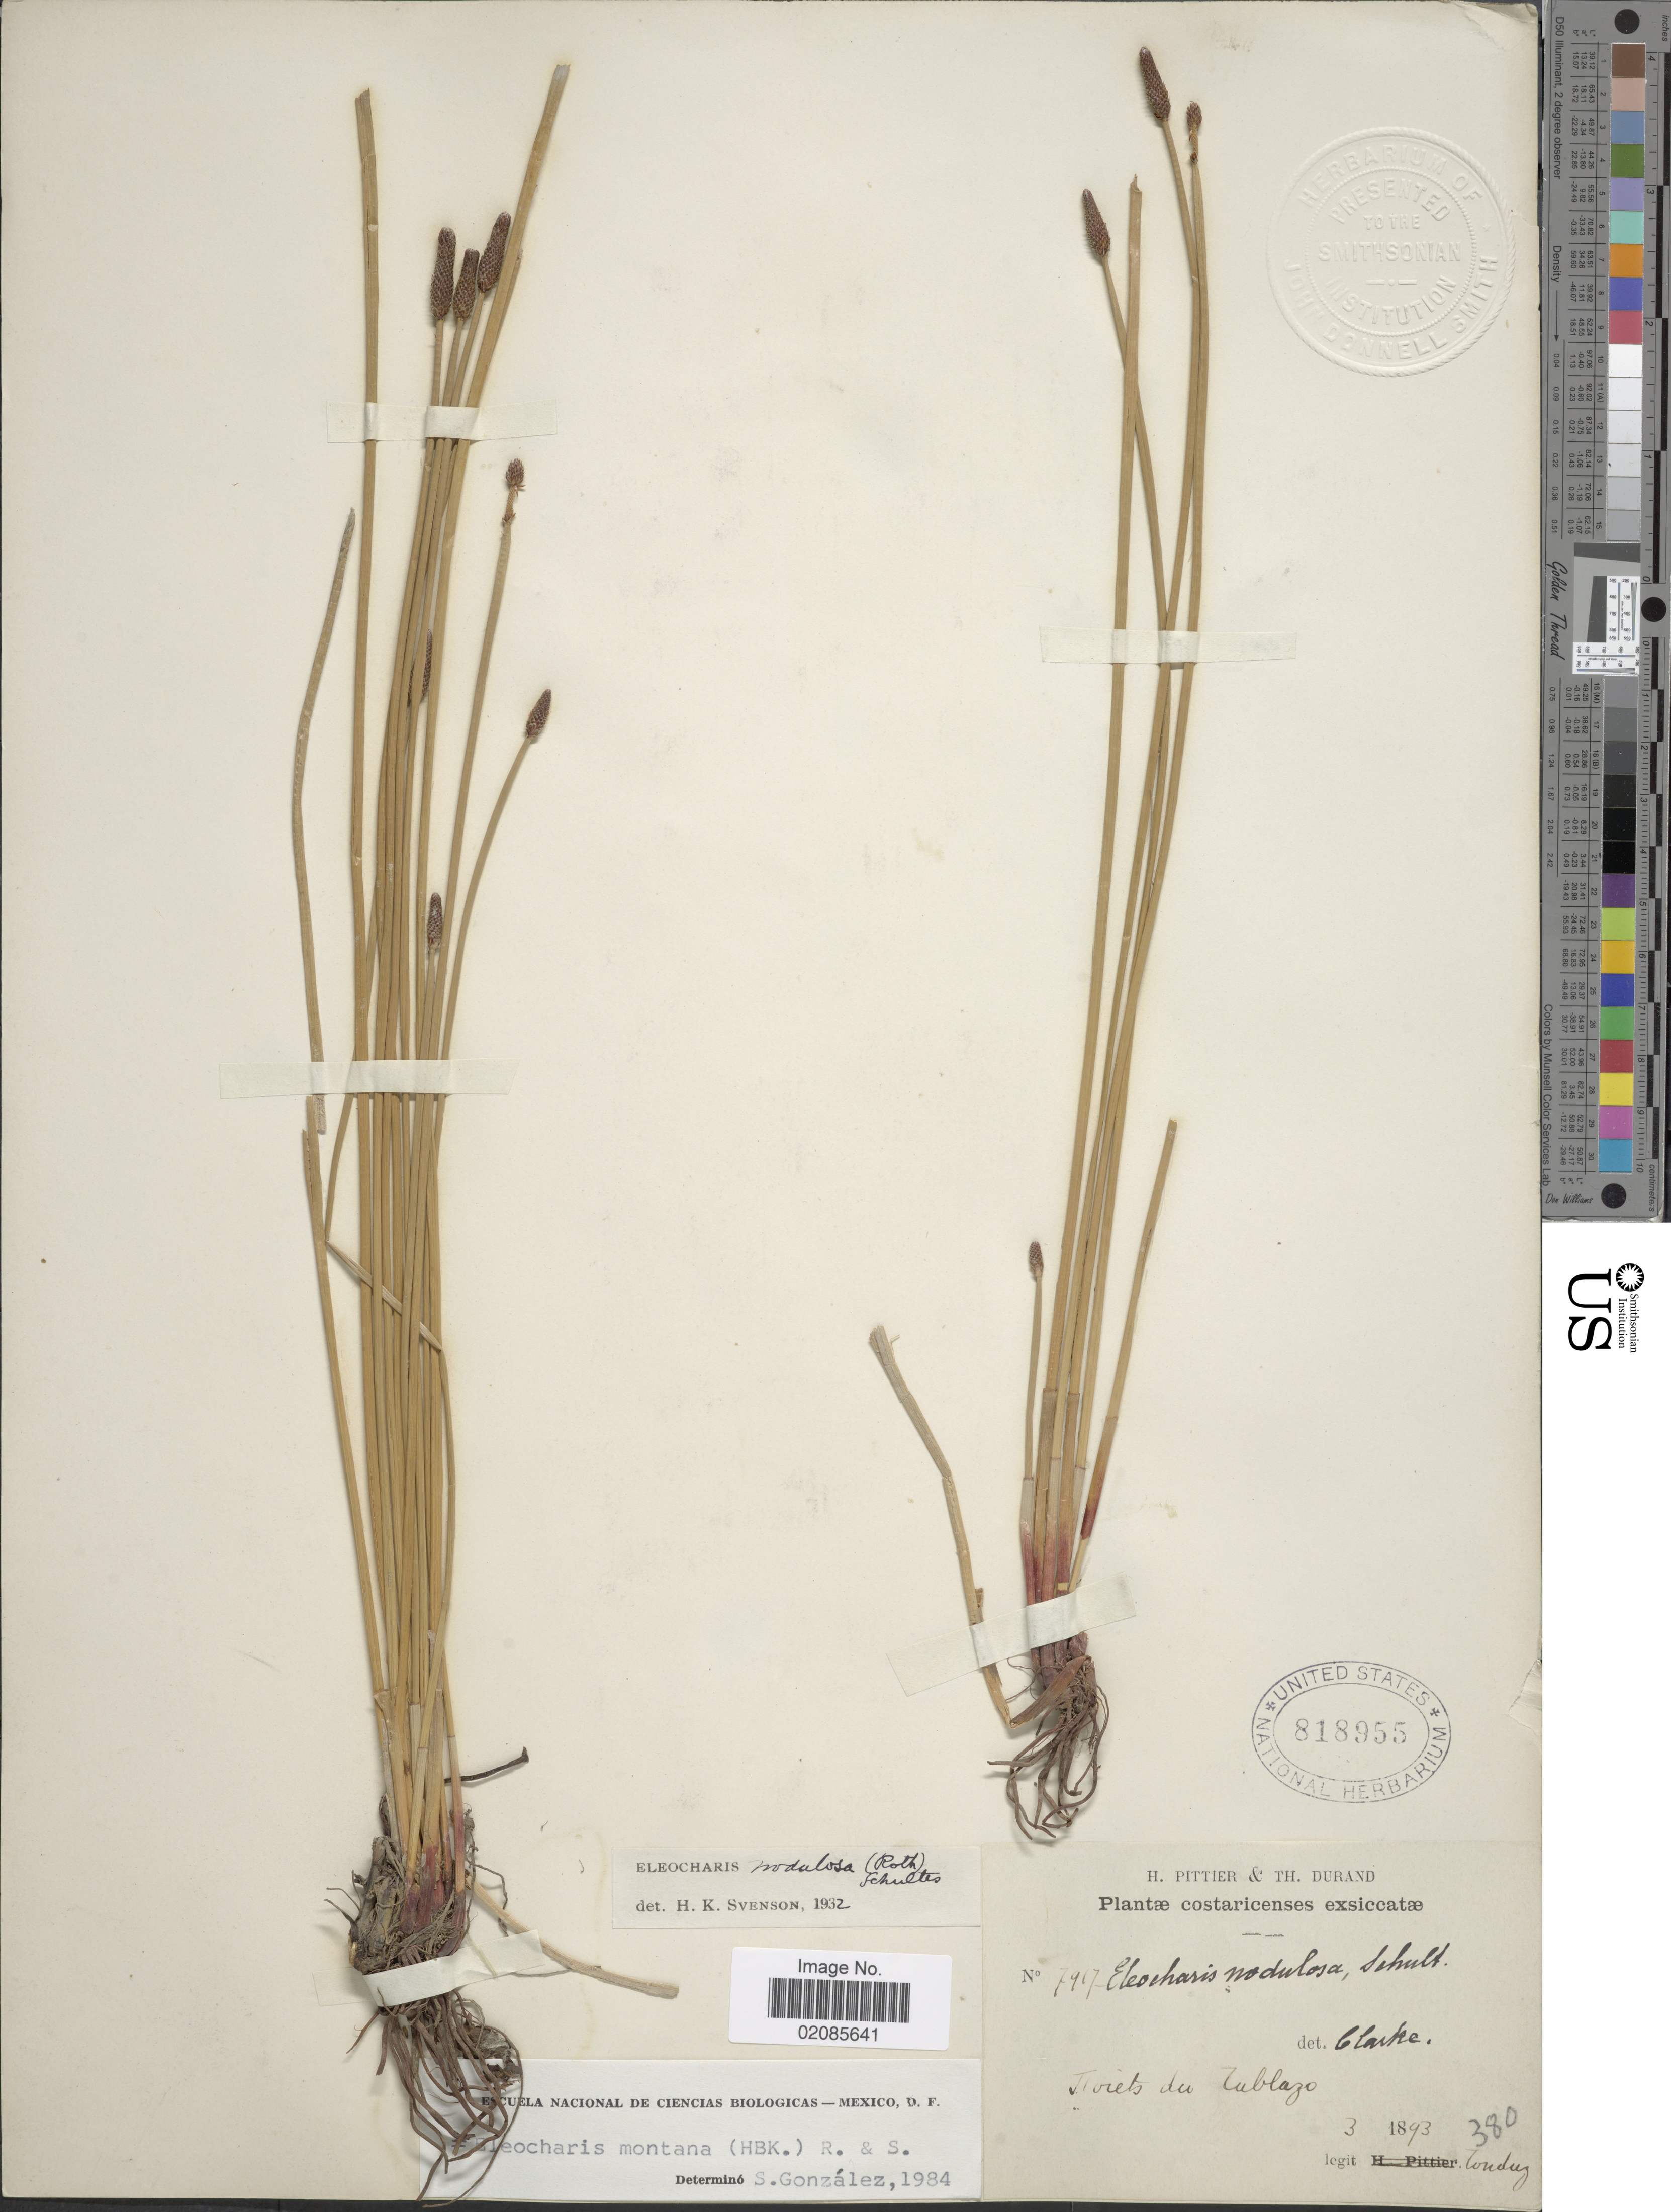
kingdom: Plantae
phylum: Tracheophyta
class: Liliopsida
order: Poales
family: Cyperaceae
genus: Eleocharis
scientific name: Eleocharis montana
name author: (Kunth) Roem. & Schult.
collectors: A. Tonduz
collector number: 380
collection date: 1893-09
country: Costa Rica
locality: Forets du Tablazo.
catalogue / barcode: US 818955